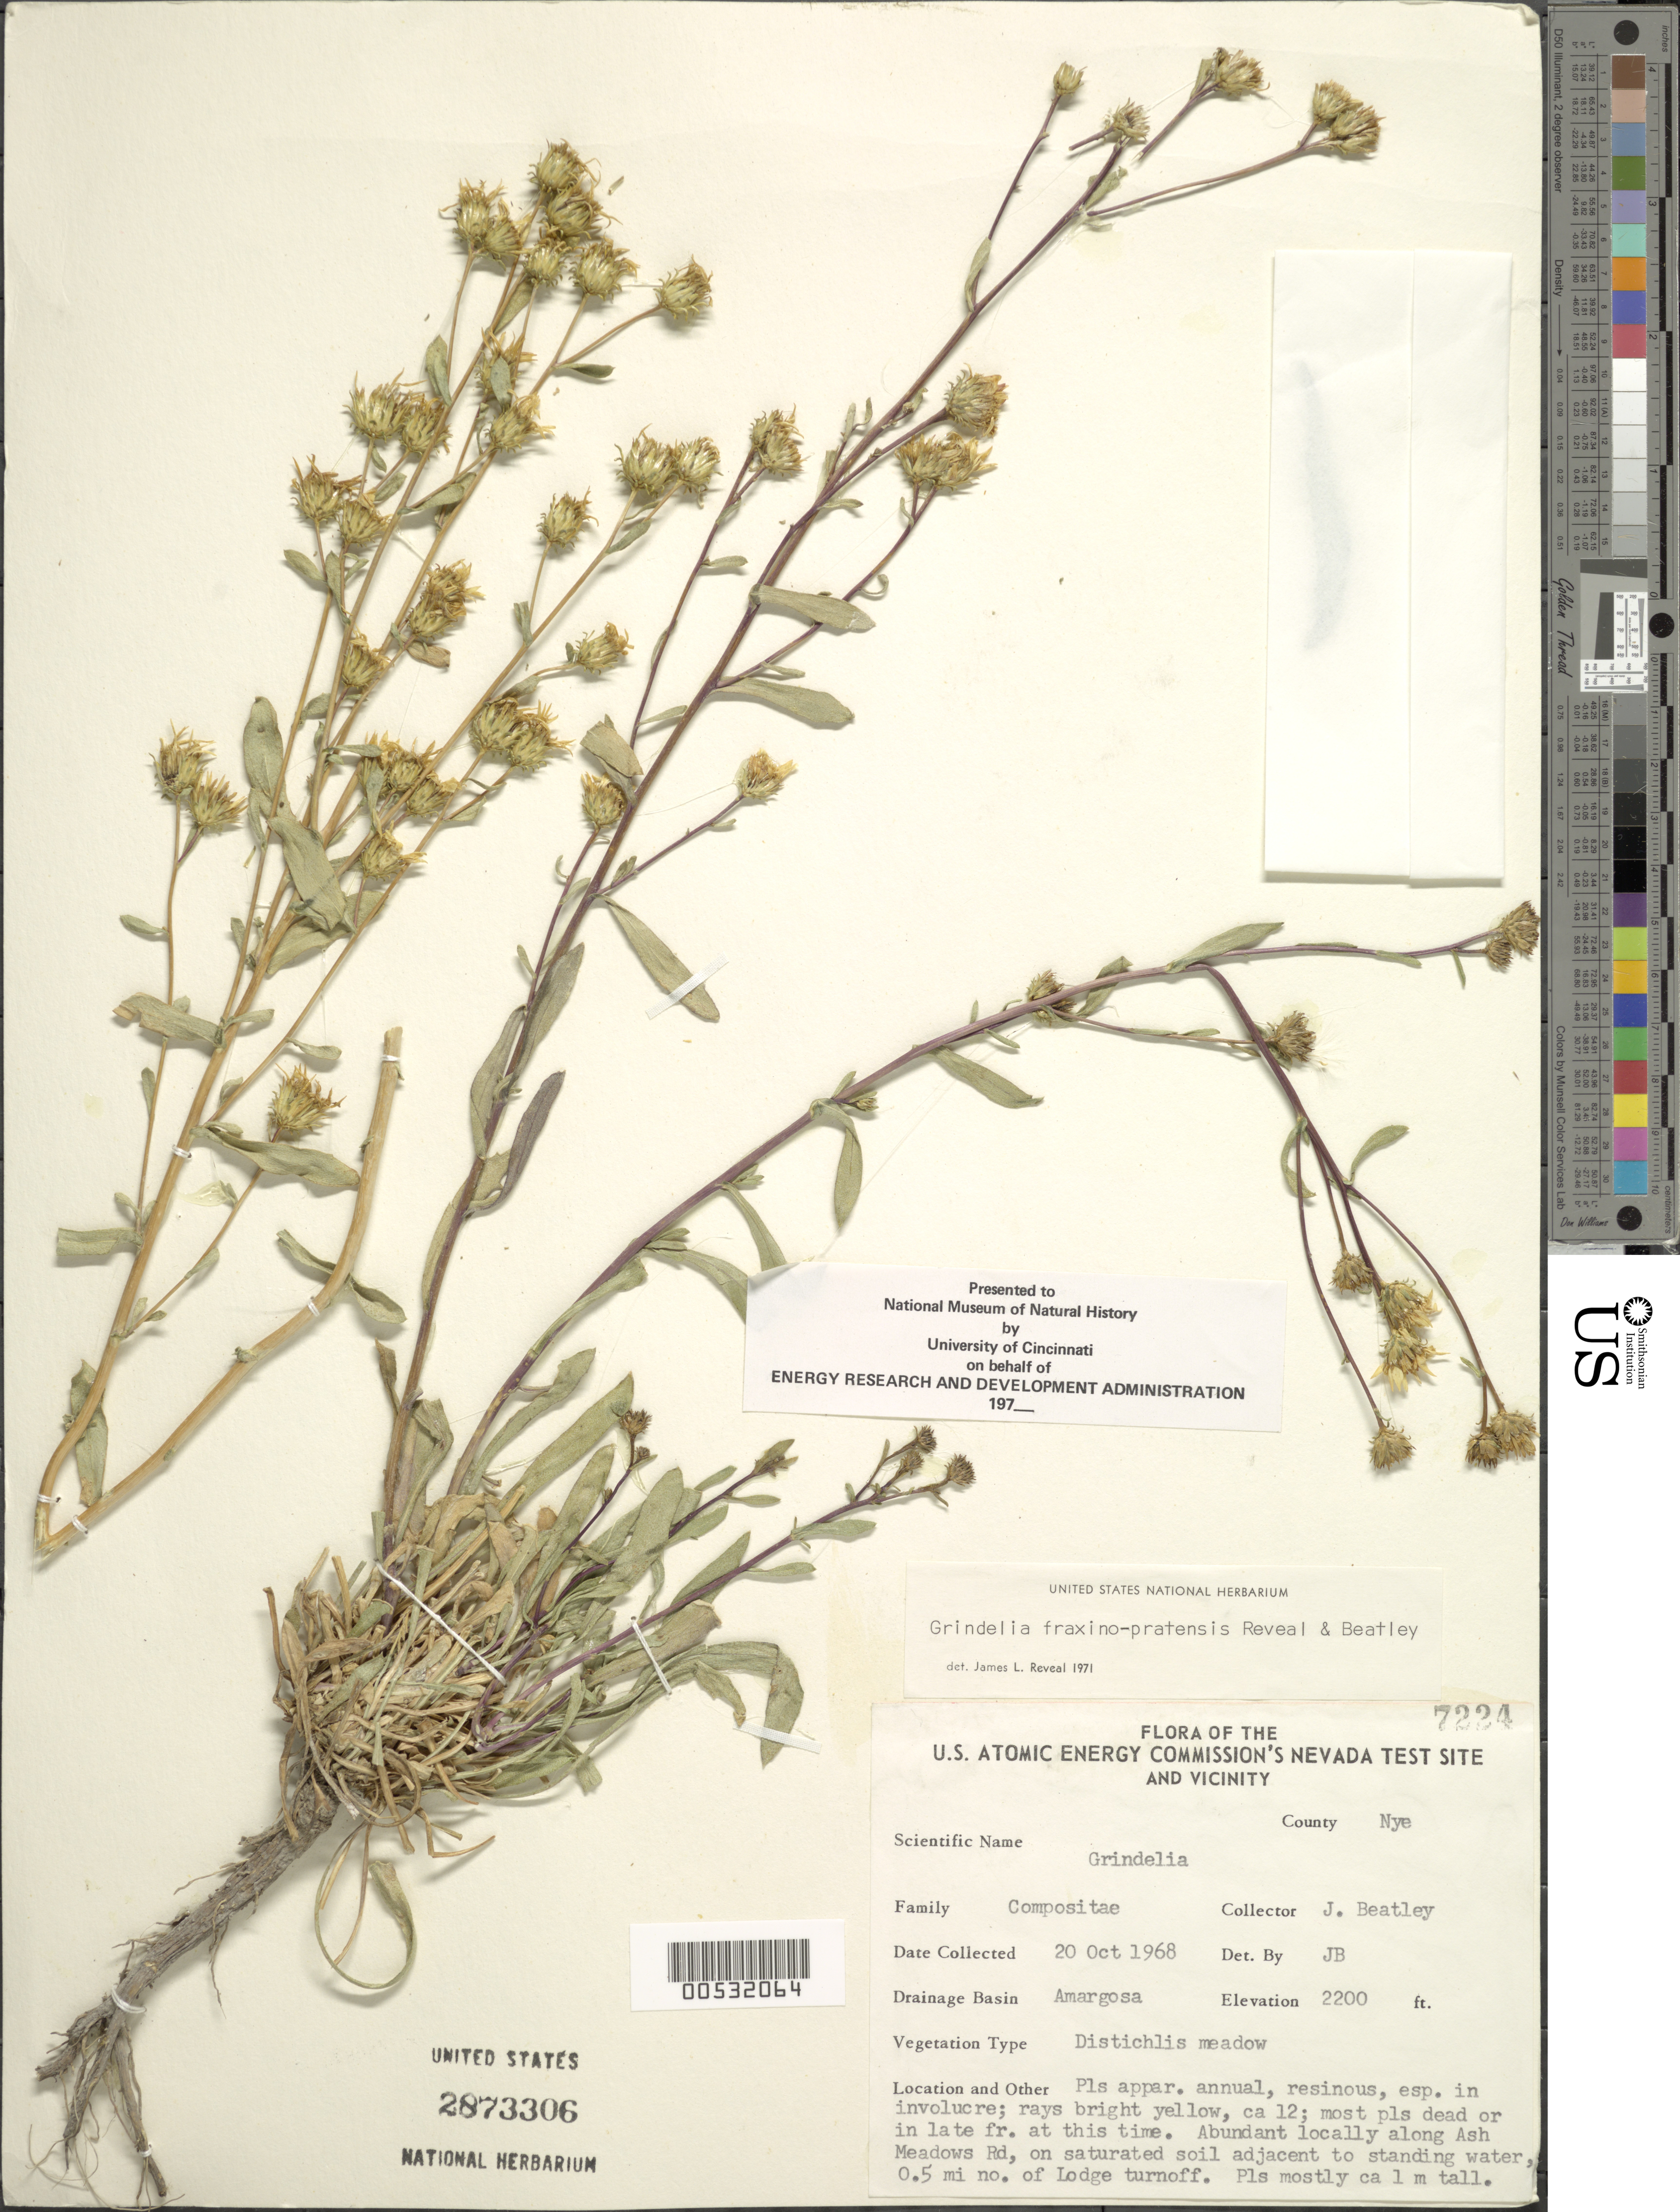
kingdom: Plantae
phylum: Tracheophyta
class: Magnoliopsida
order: Asterales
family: Asteraceae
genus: Grindelia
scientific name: Grindelia fraxino-pratensis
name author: Reveal & Beatley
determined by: Reveal, J. L.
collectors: J. C. Beatley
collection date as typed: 20 Oct 1968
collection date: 1968-10-20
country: United States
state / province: Nevada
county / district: Nye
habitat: On saturated soil adjacent ot standing water.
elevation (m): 670.5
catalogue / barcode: US 2873306